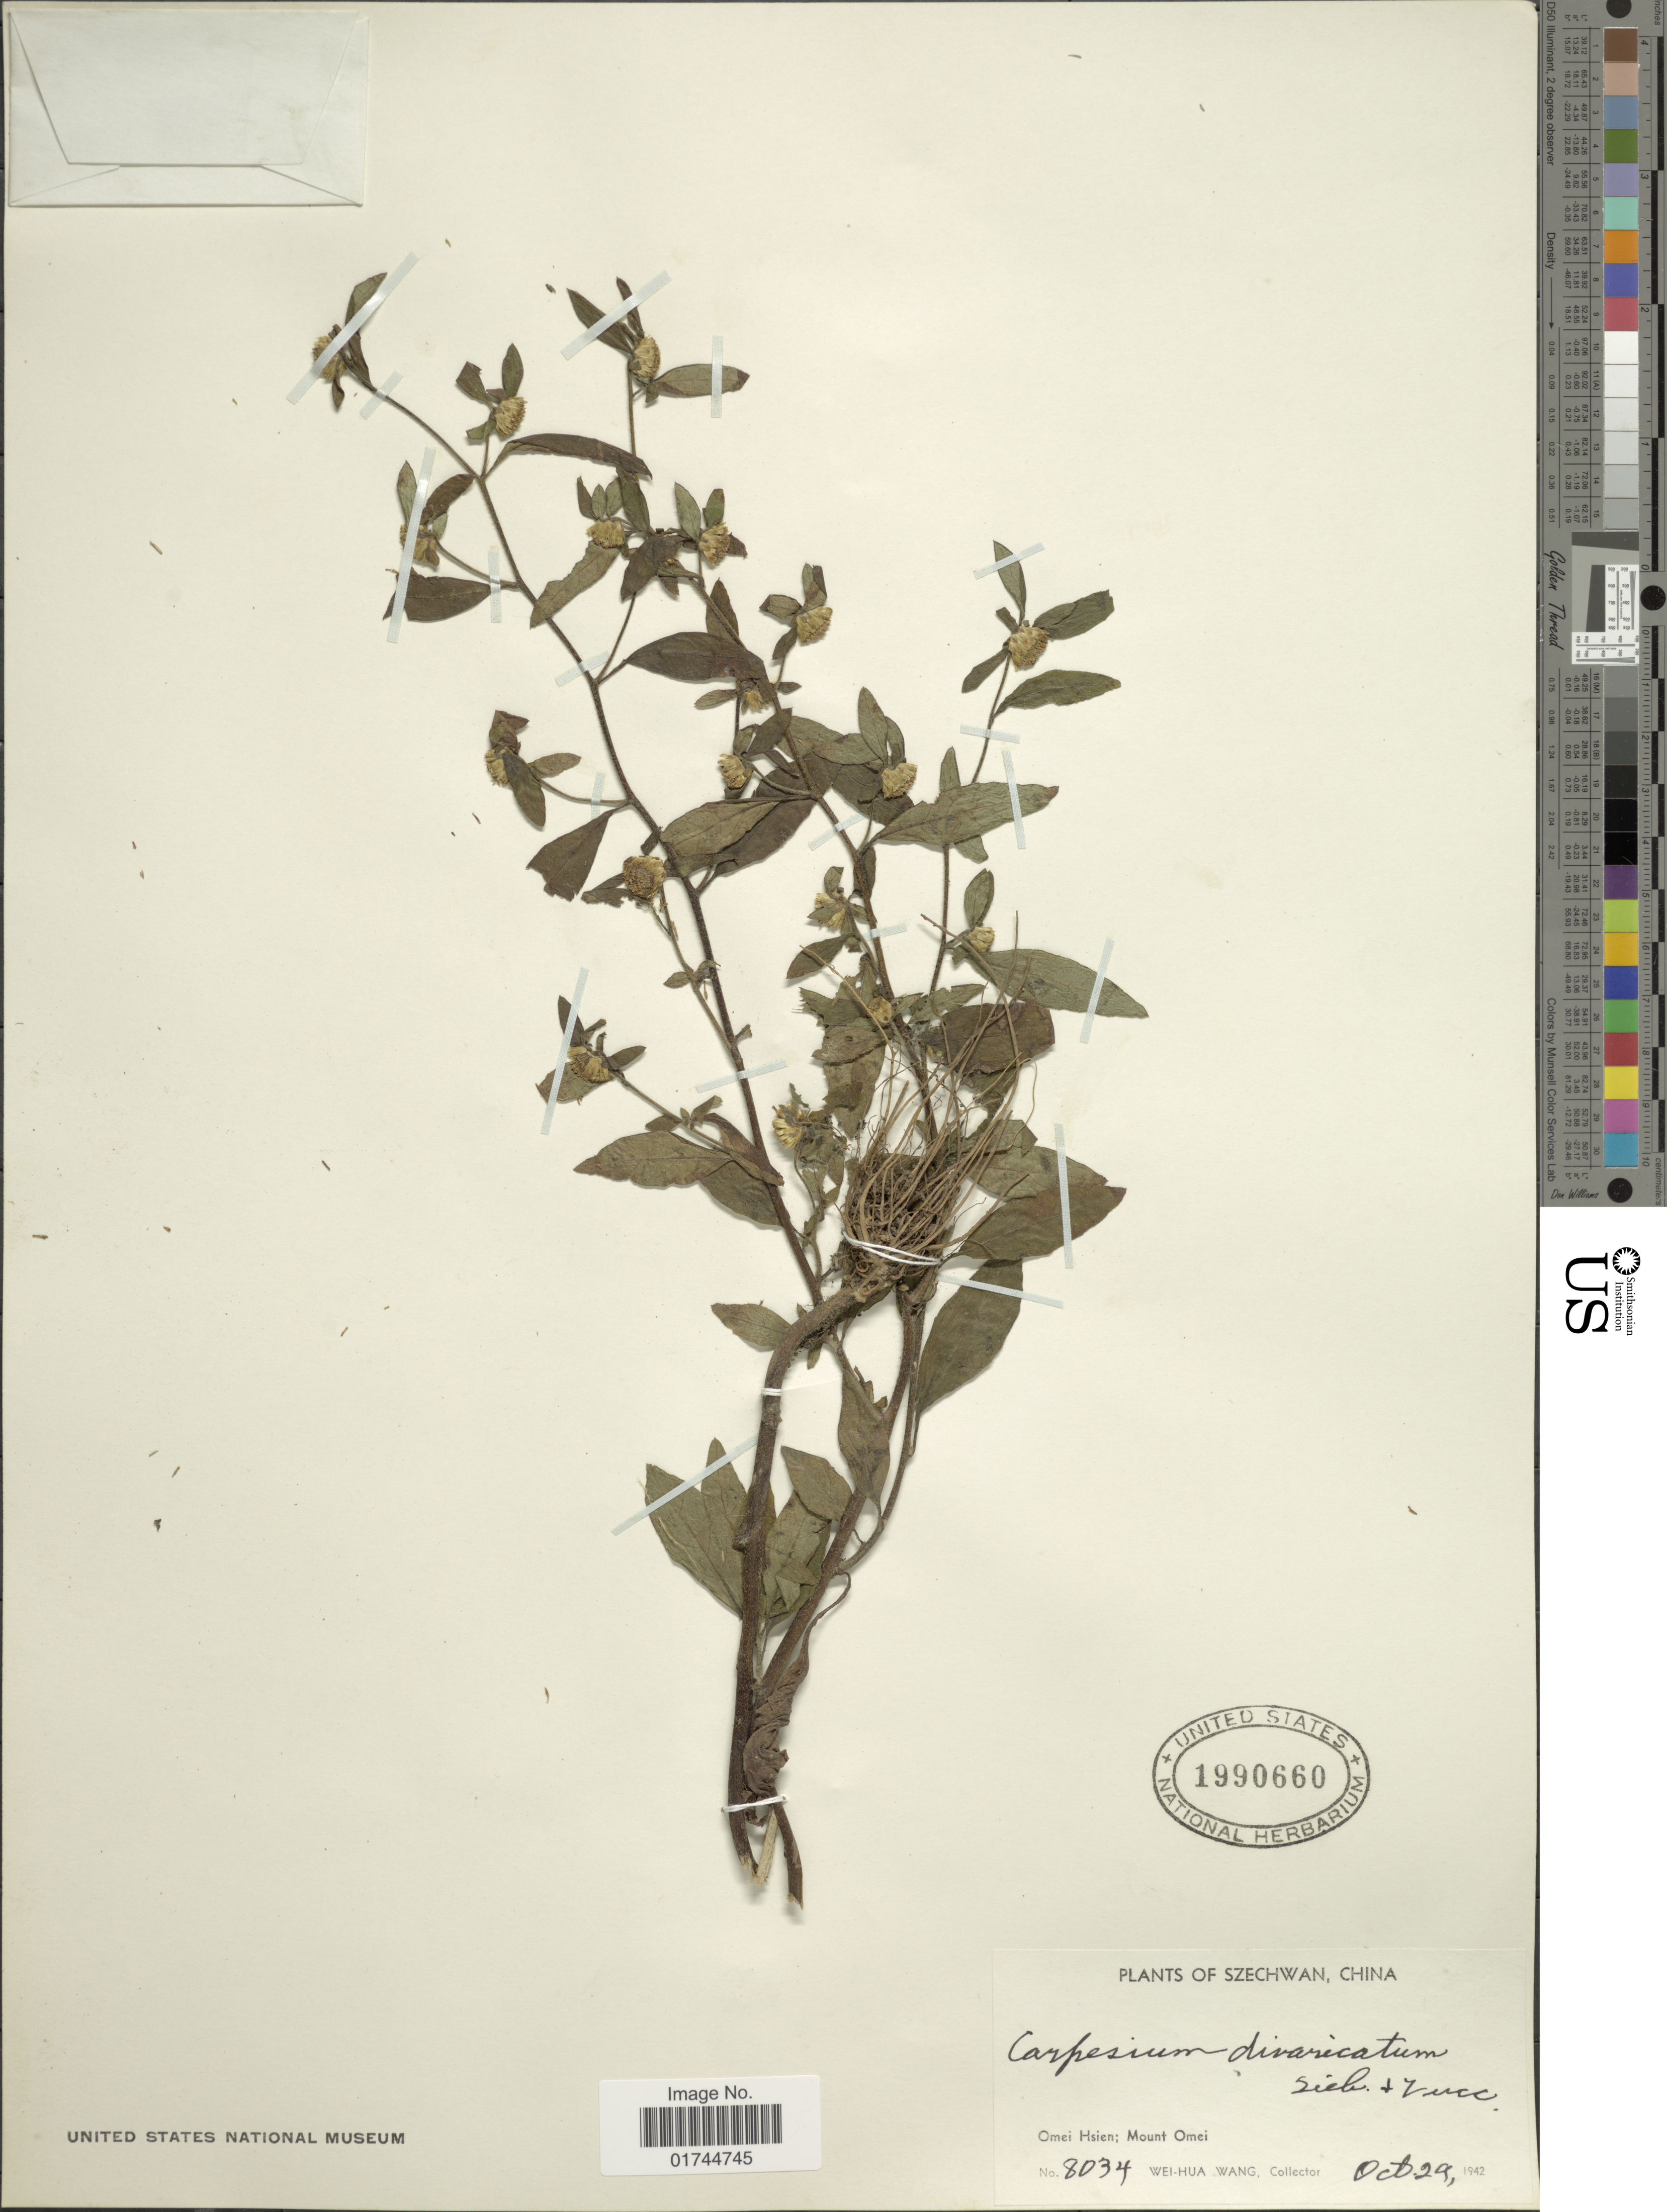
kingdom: Plantae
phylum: Tracheophyta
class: Magnoliopsida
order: Asterales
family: Asteraceae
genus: Carpesium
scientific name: Carpesium divarticatum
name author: Siebold & Zucc.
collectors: W. Wang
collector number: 8034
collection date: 1942-10-29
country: China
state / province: Sichuan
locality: Szechwan, Omei Hsien; Mount Omei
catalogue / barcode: US 1990660